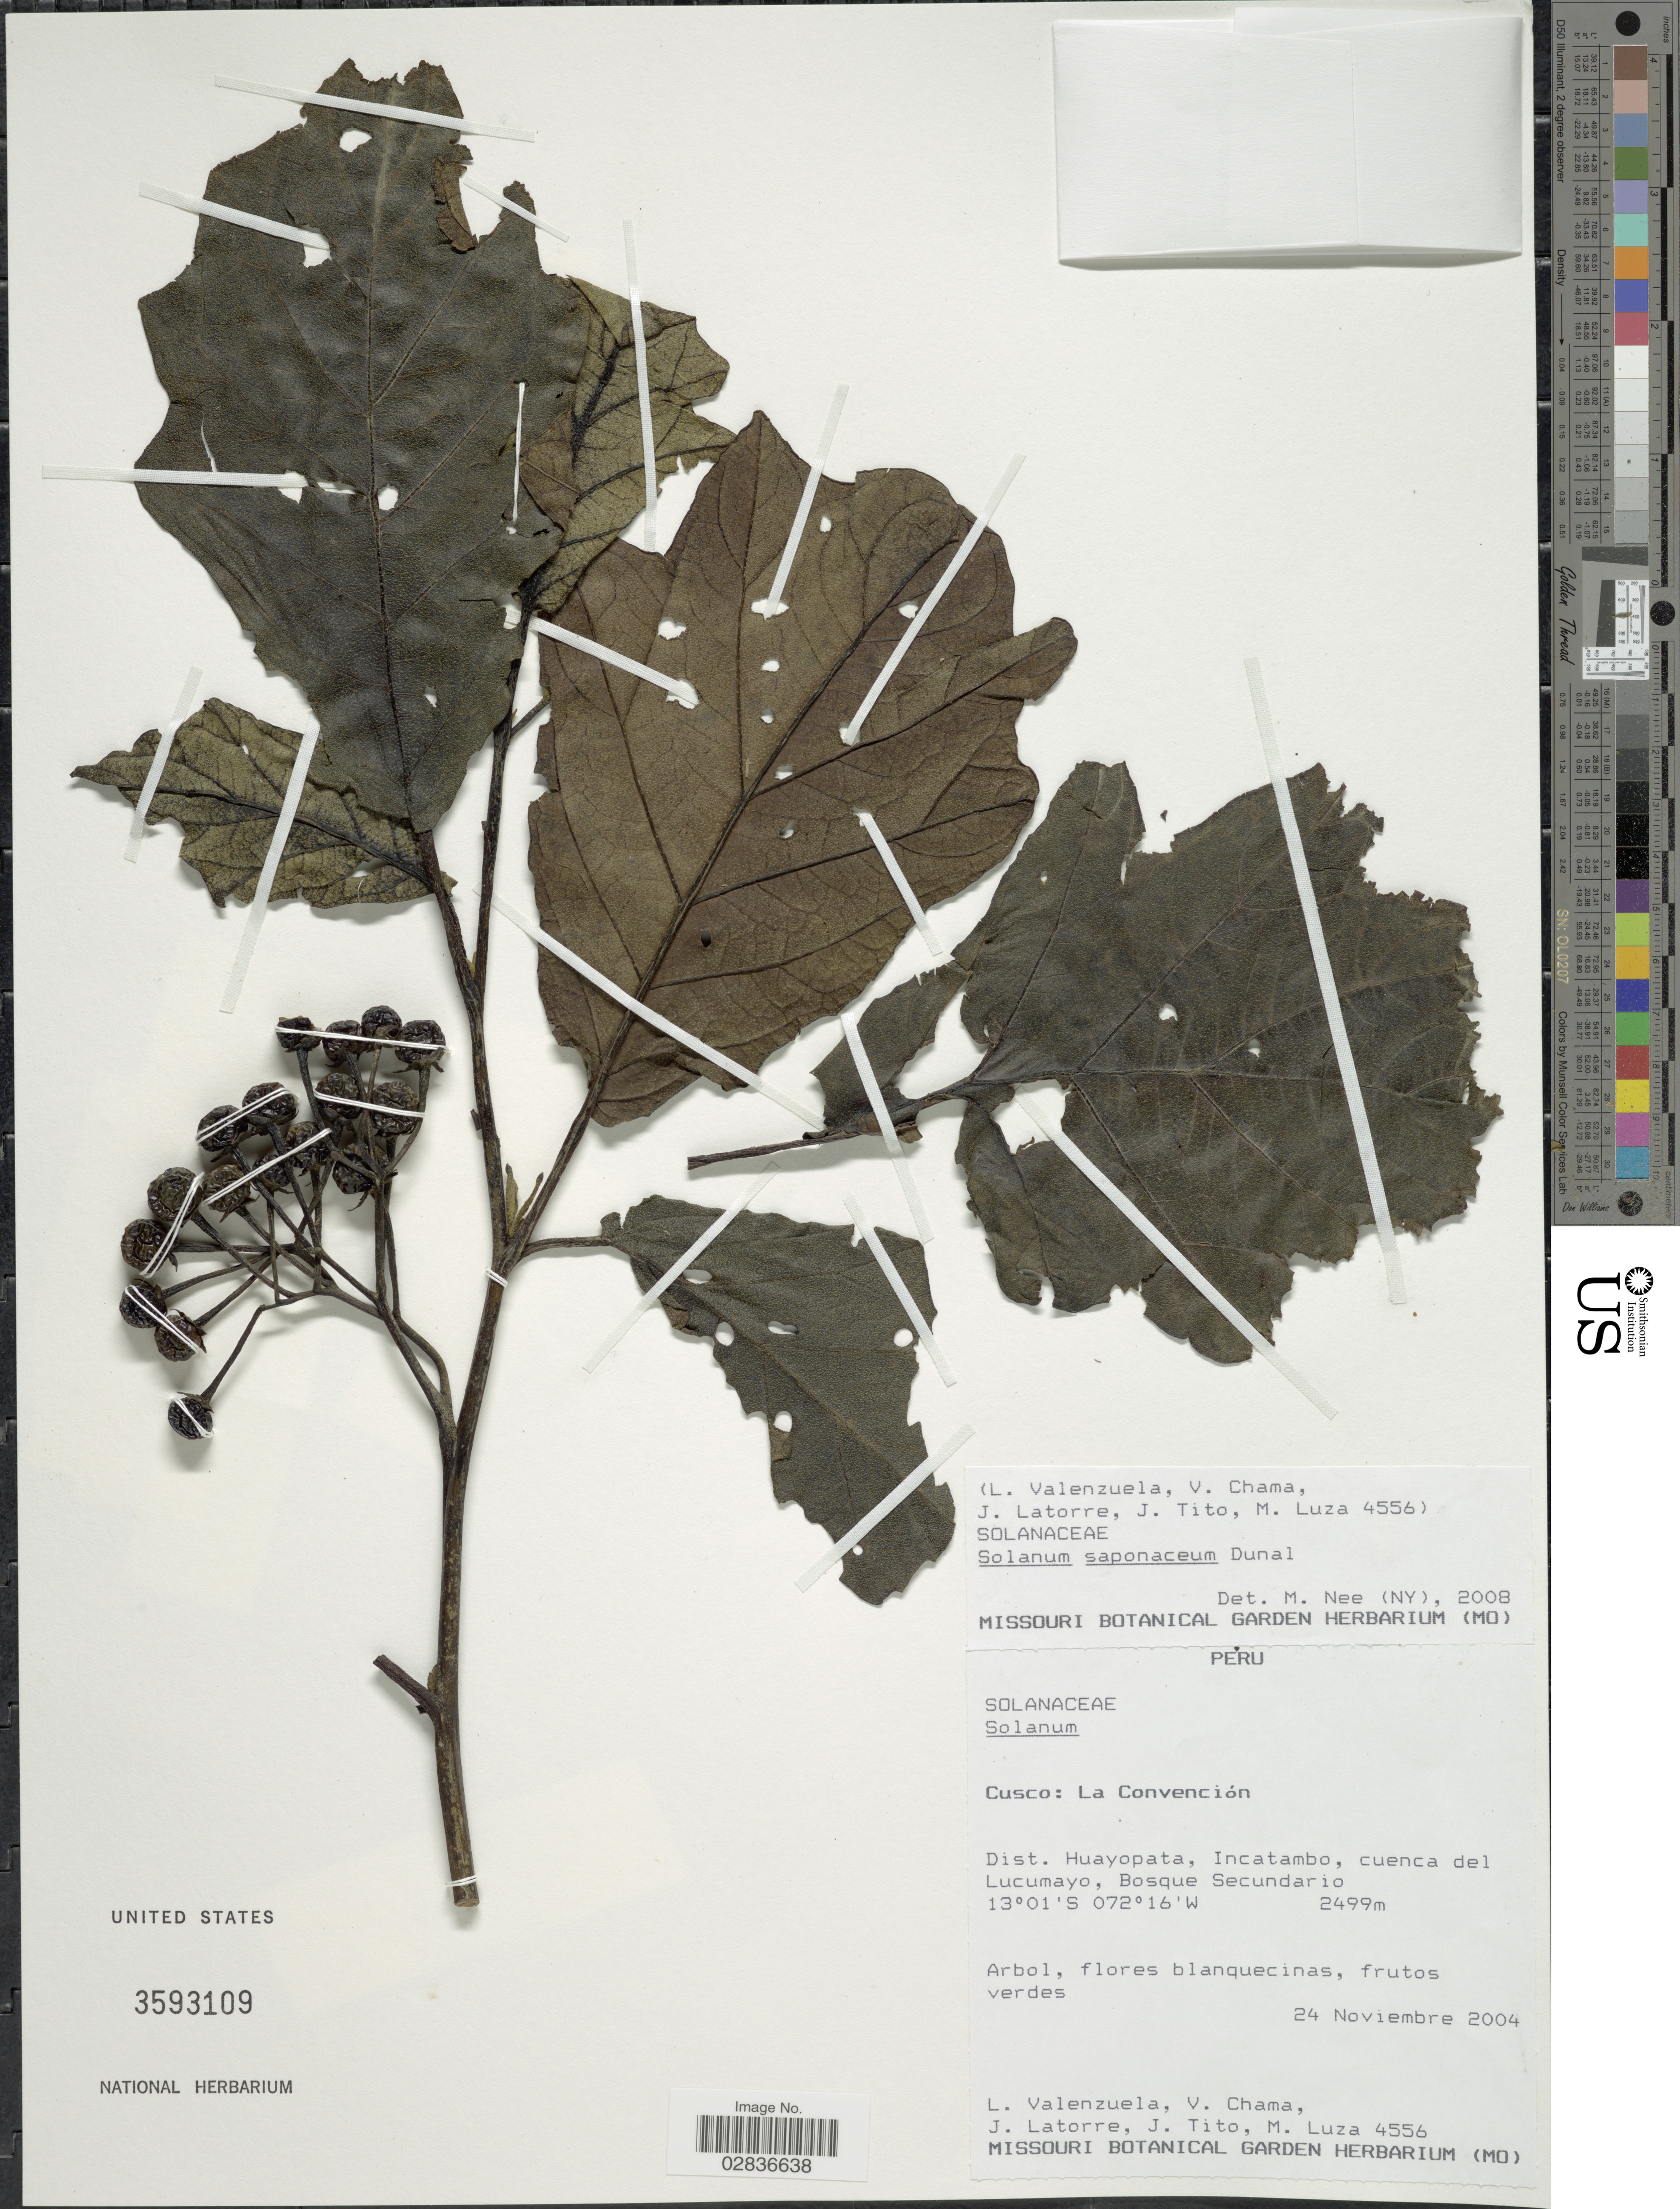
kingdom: Plantae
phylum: Tracheophyta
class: Magnoliopsida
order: Solanales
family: Solanaceae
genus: Solanum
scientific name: Solanum saponaceum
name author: Dunal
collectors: L. Valenzuela, V. Chama, J. Latorre, J. Tito & M. Luza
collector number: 4556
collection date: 2004-11-24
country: Peru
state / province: Cusco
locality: Cusco: La Convención. Dist. Huayopata, Incatambo, cuenca del Lucumayo.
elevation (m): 2499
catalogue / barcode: US 3593109